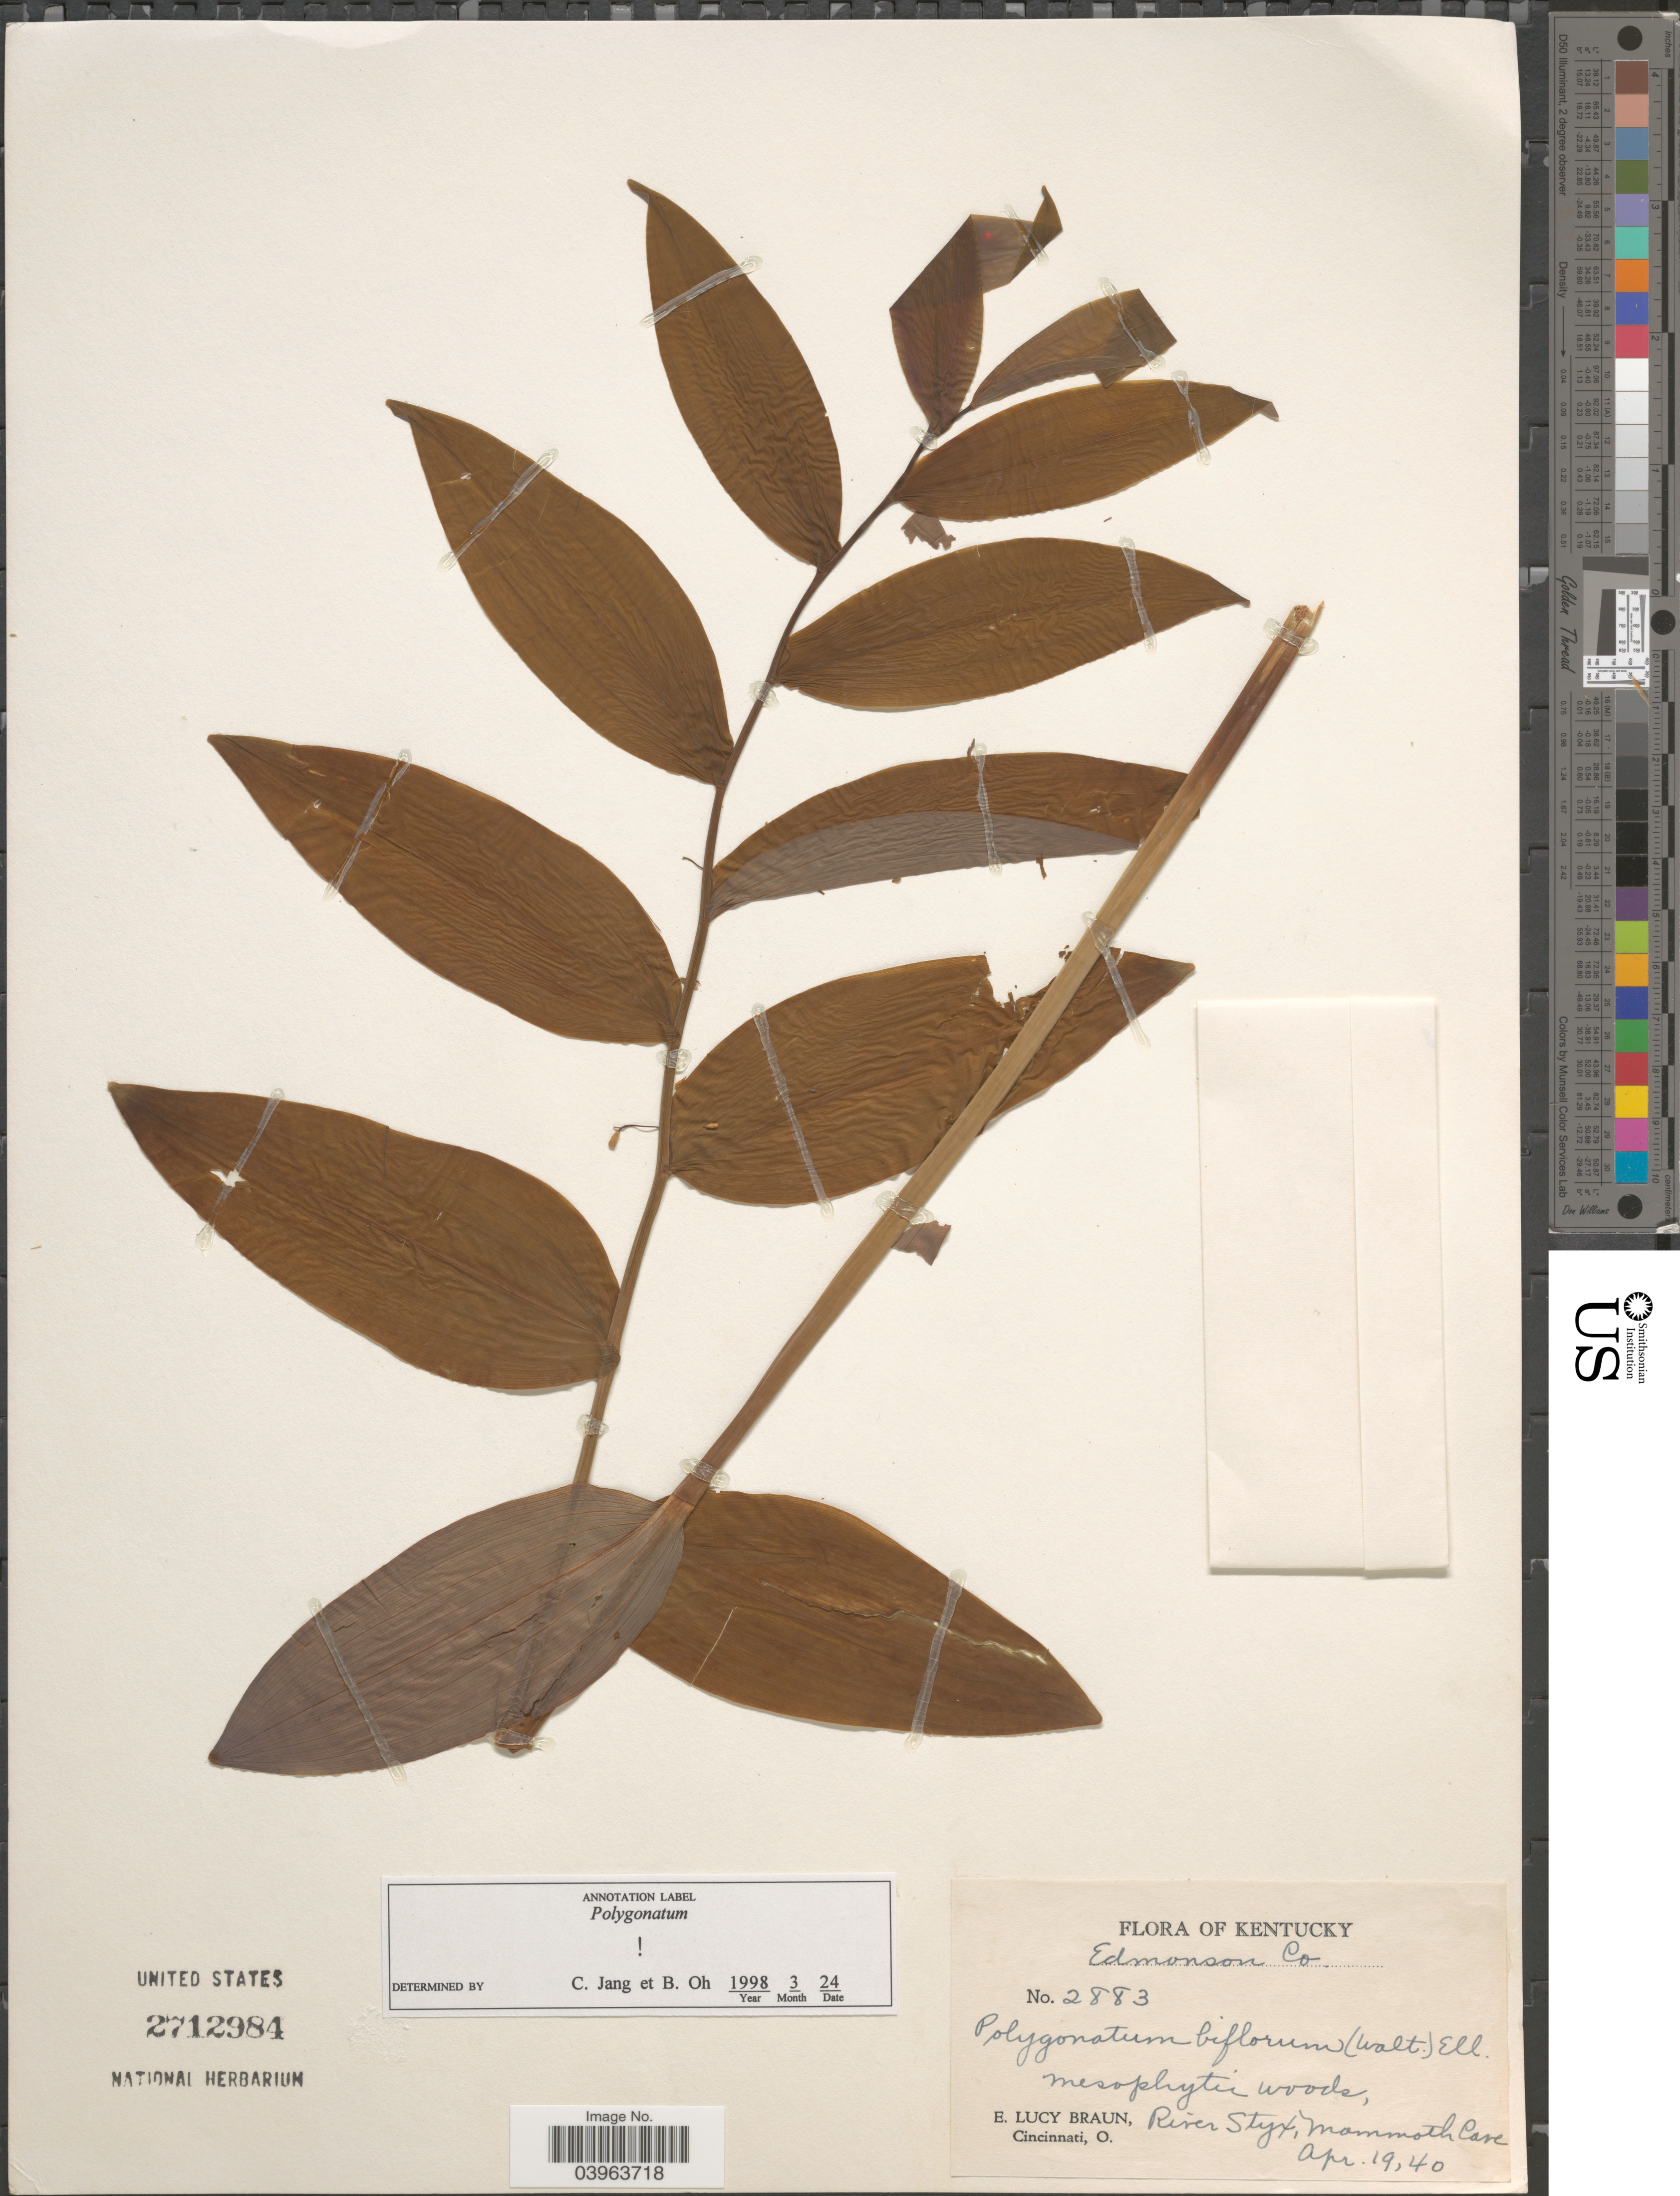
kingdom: Plantae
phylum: Tracheophyta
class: Liliopsida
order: Asparagales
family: Asparagaceae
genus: Polygonatum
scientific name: Polygonatum biflorum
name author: (Walter) Elliott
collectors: E. L. Braun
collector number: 2883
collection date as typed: Transcribed d/m/y: 19/4/40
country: United States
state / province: Kentucky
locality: Edmonson Co. River Styx, Mammoth Cave.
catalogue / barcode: US 2712984